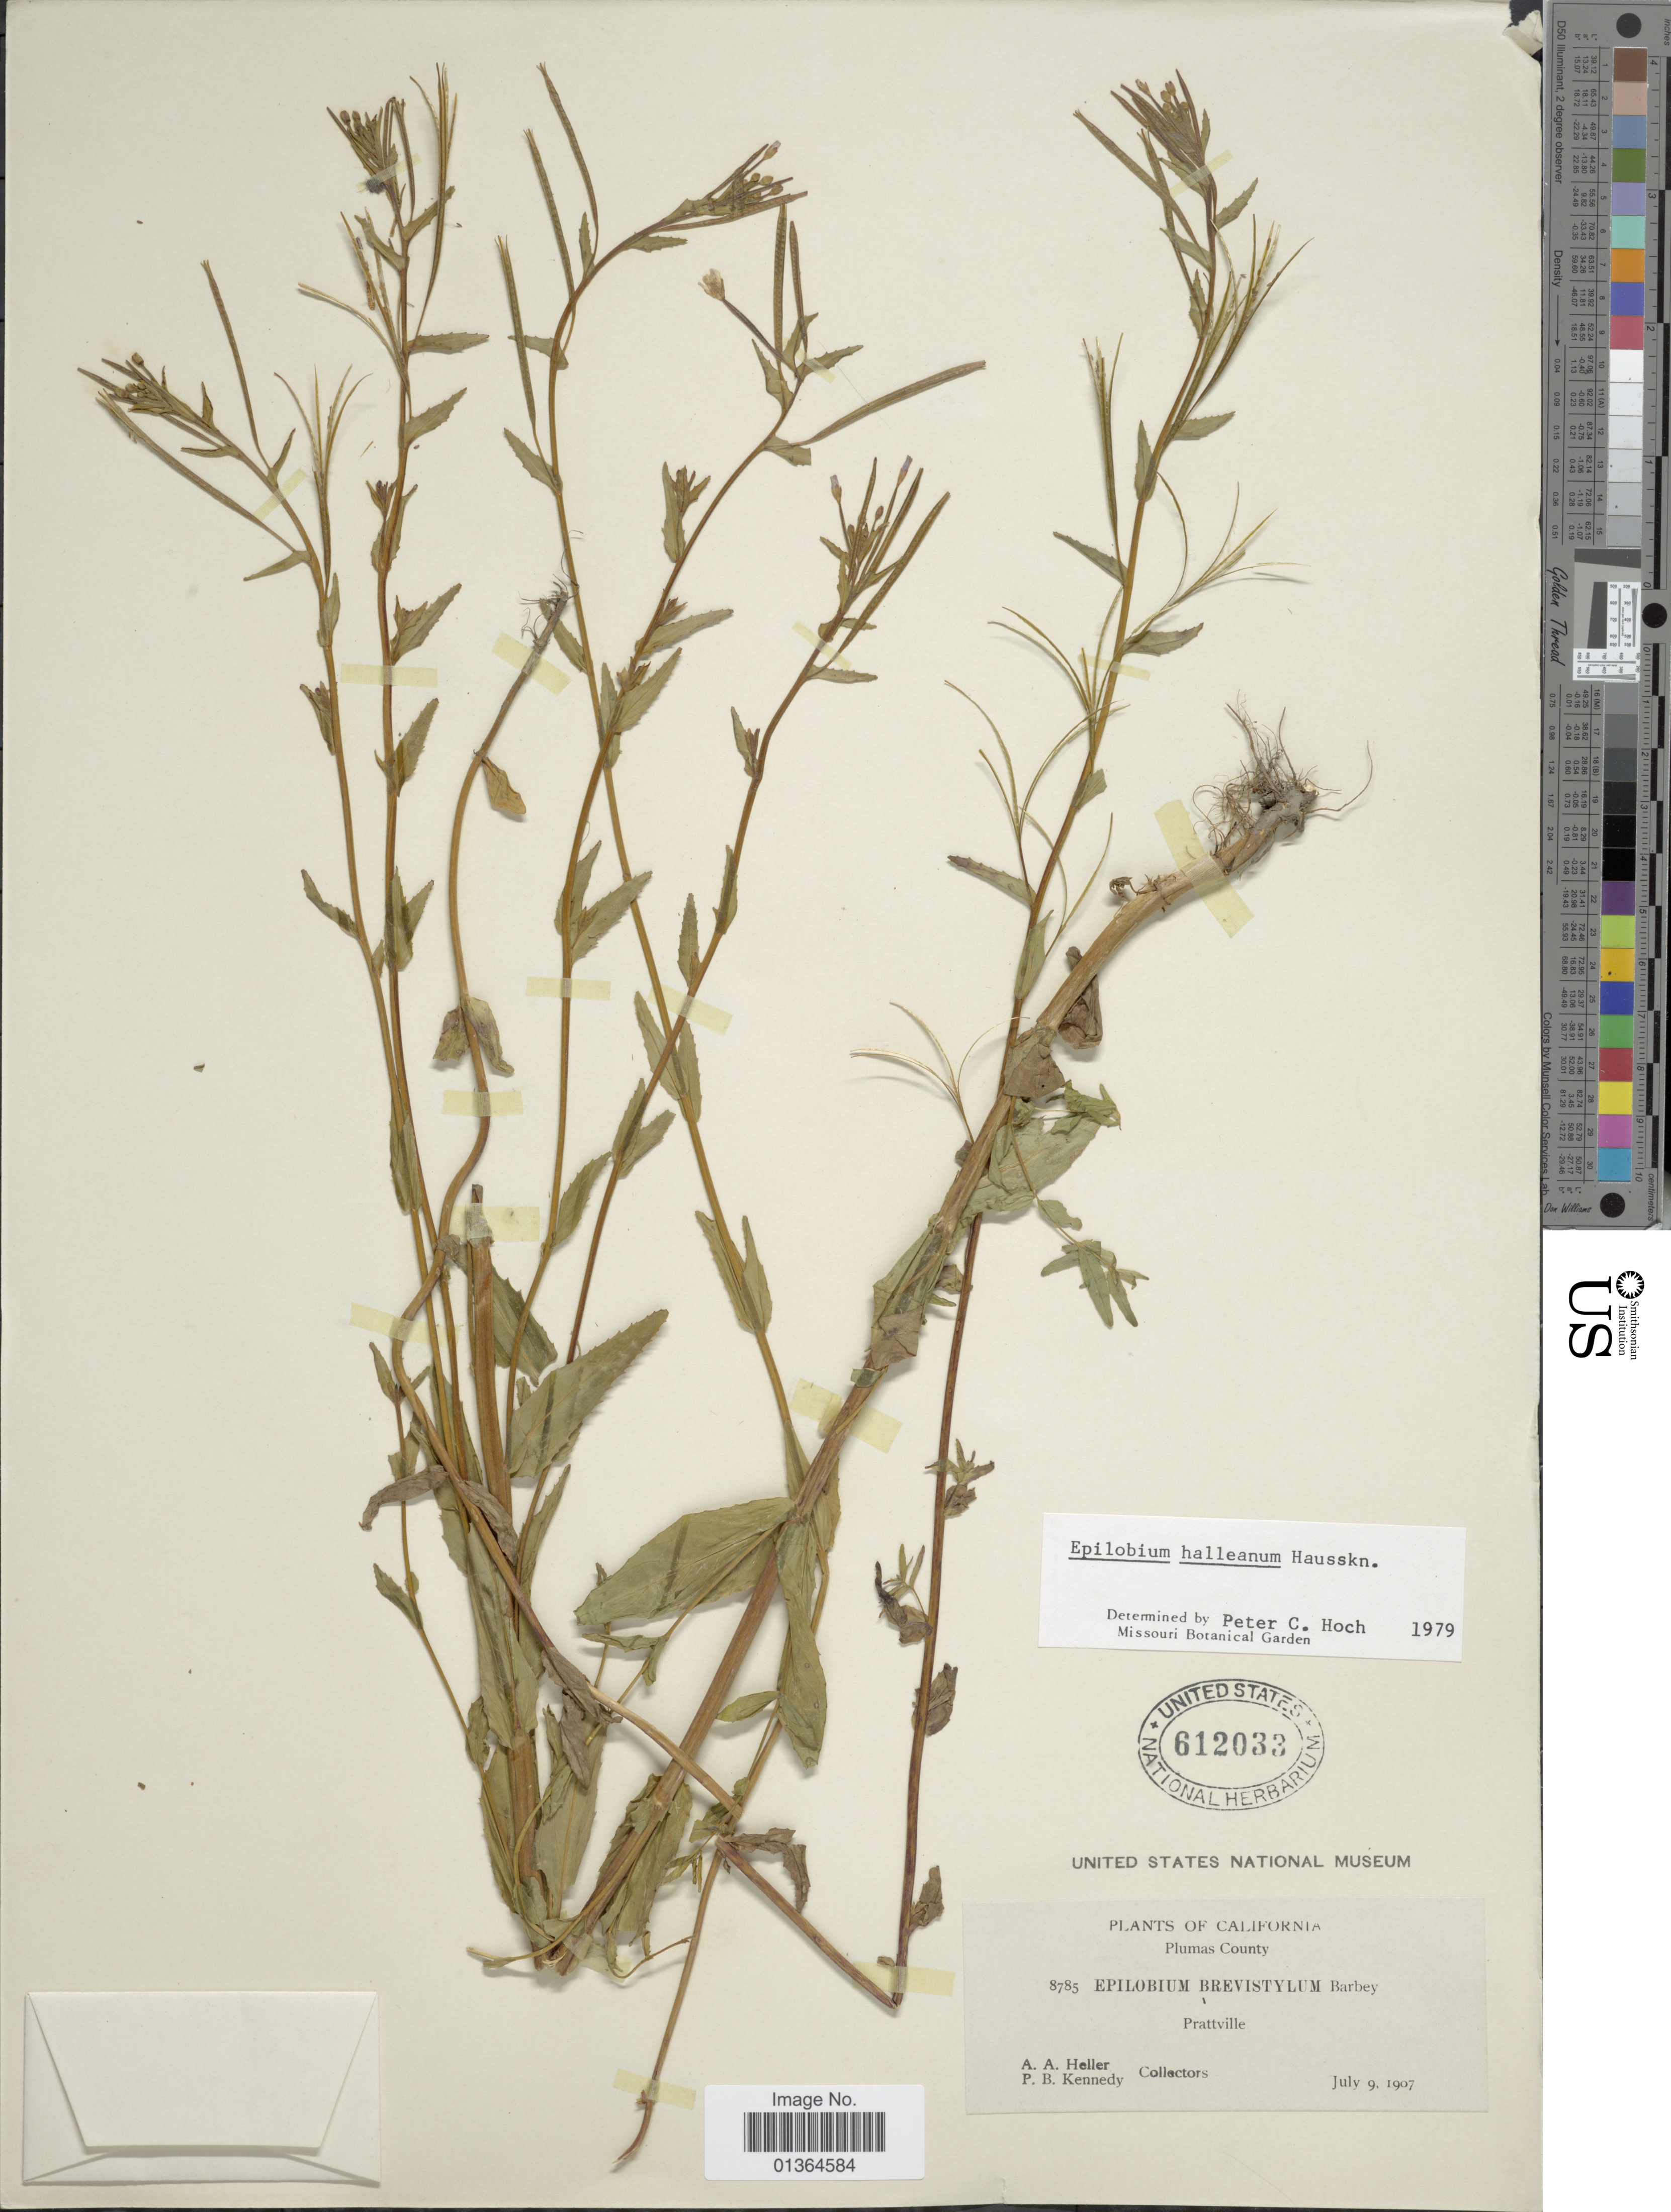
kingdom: Plantae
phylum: Tracheophyta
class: Magnoliopsida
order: Myrtales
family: Onagraceae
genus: Epilobium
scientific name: Epilobium hallianum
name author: Hausskn.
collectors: A. A. Heller & P. B. Kennedy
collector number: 8785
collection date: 1907-07-09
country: United States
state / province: California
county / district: Plumas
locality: Plumas County. Prattville.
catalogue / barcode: US 612033